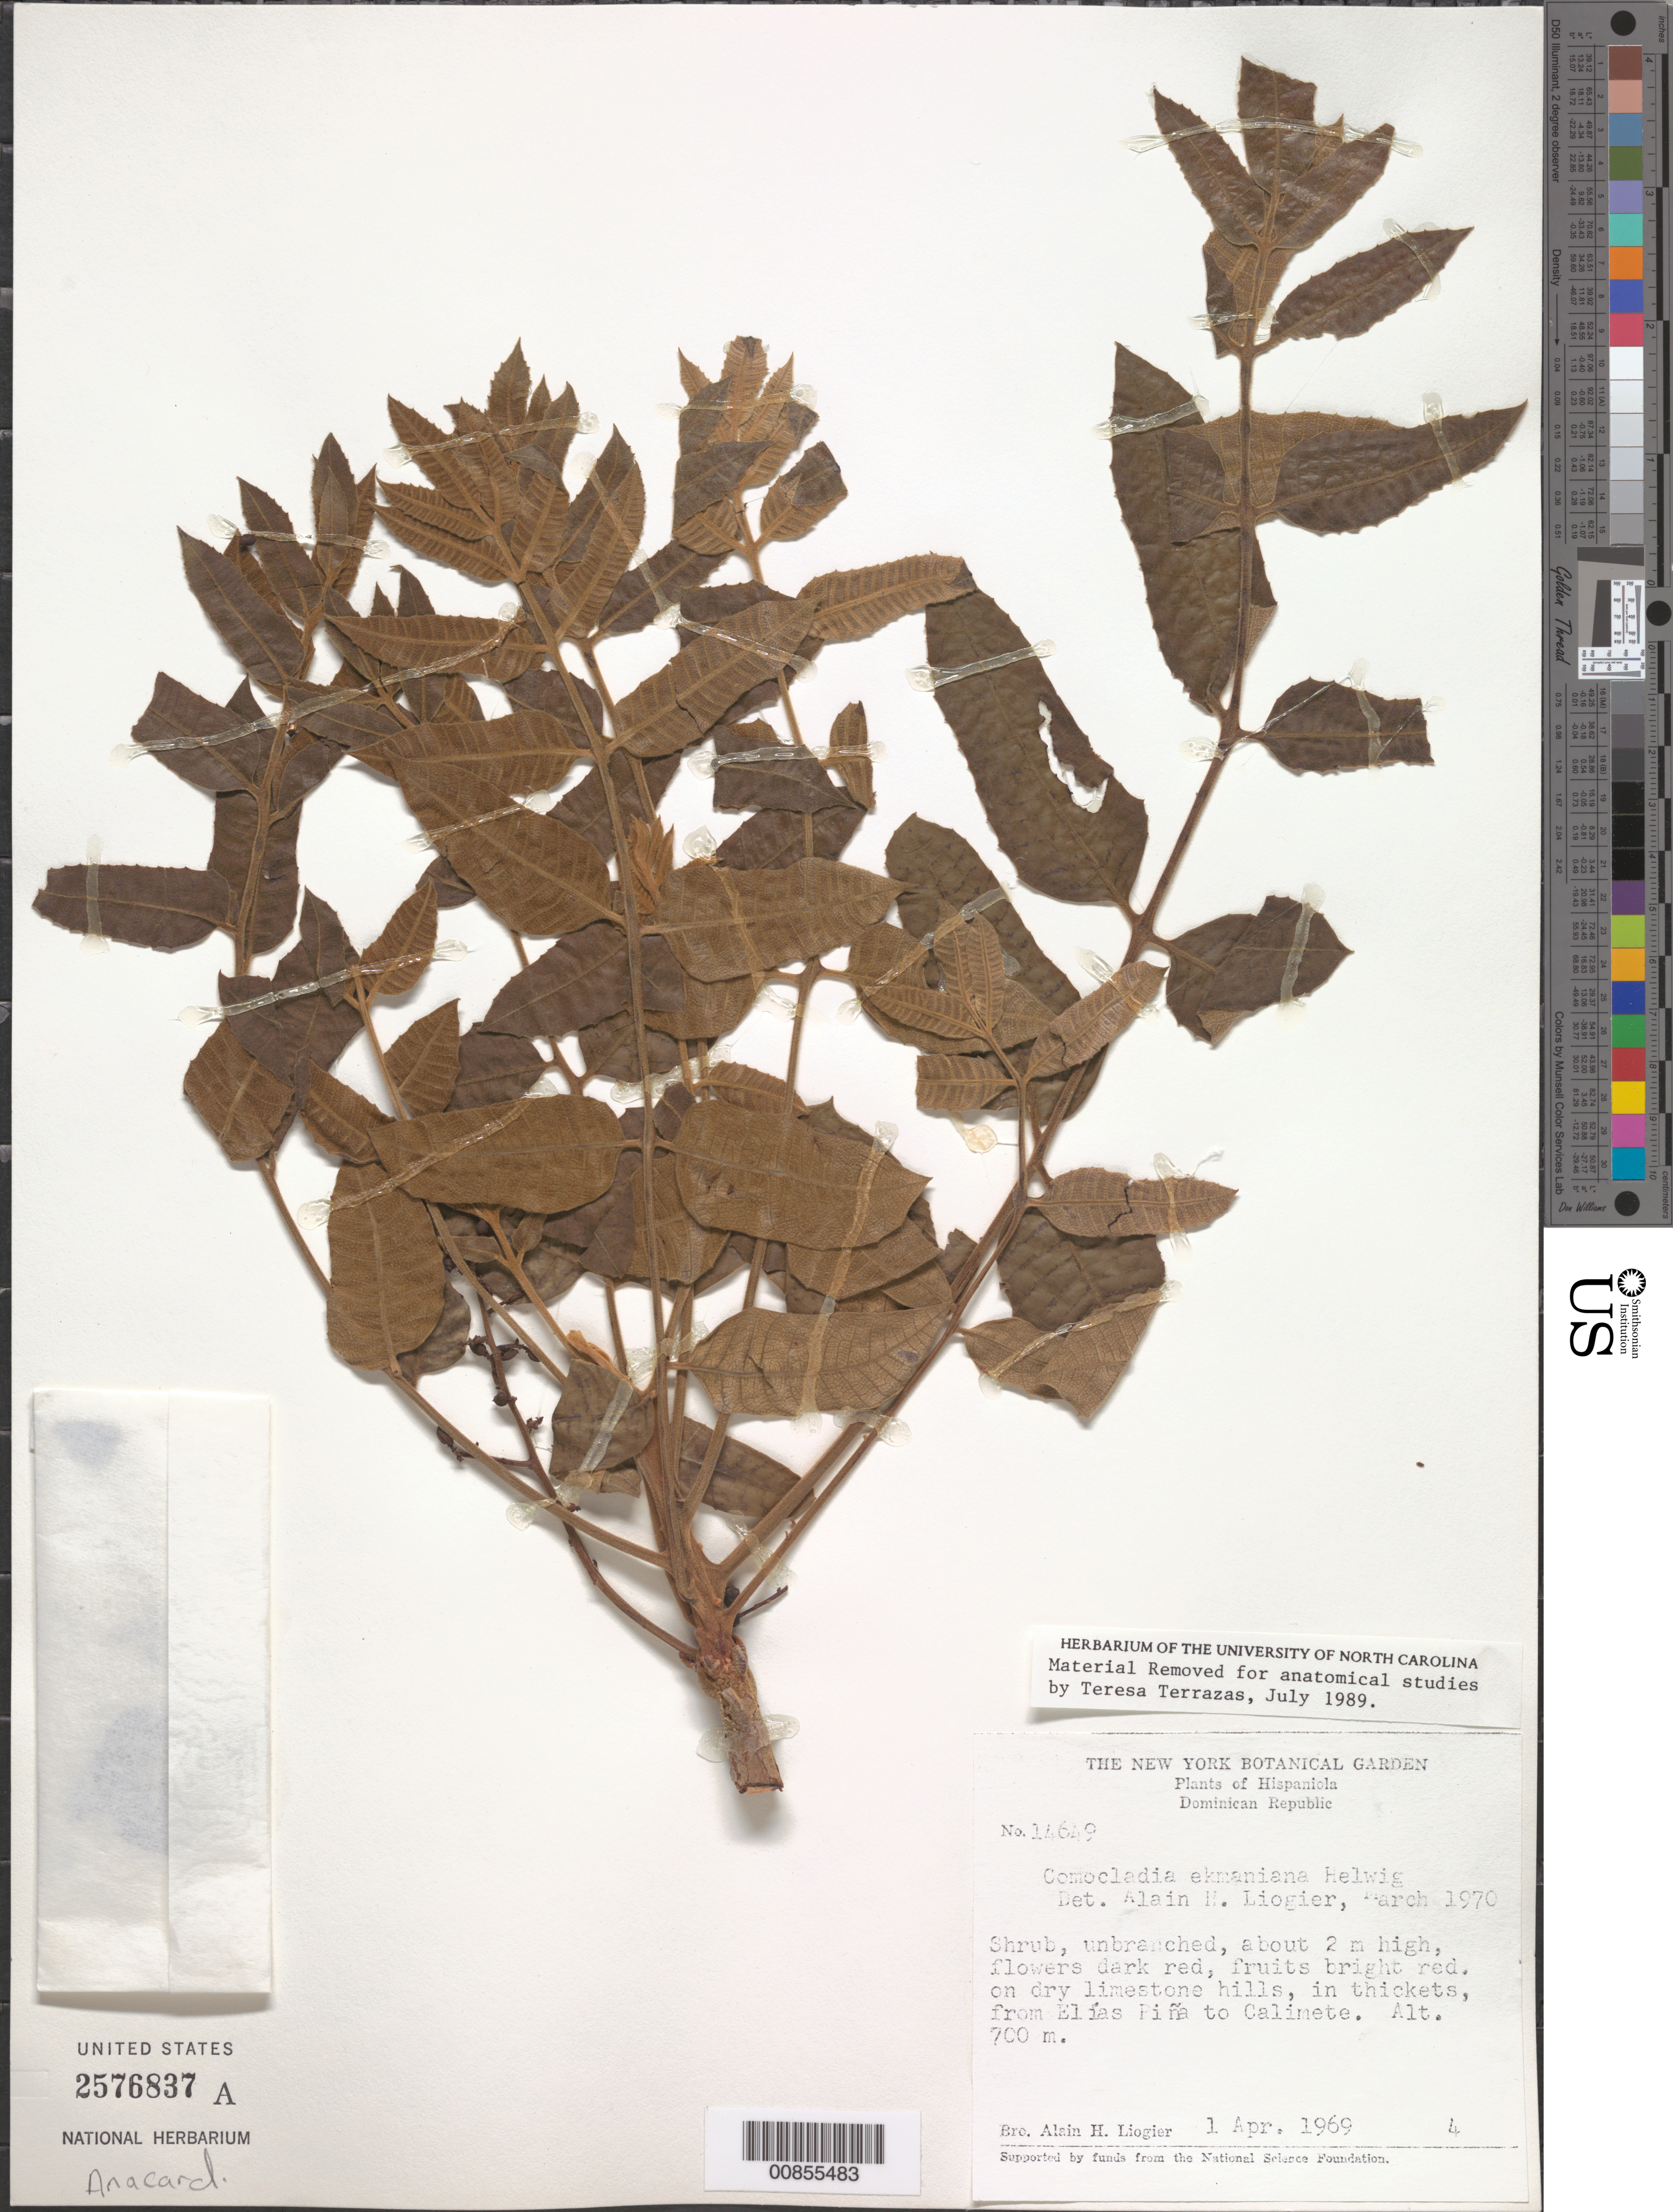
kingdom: Plantae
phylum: Tracheophyta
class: Magnoliopsida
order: Sapindales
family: Anacardiaceae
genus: Comocladia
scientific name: Comocladia ekmaniana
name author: Helwig in Urb.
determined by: Liogier, Alain H.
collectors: A. H. Liogier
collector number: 14649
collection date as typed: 01 Apr 1969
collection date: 1969-04-01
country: Dominican Republic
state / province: Elias Piña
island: Hispaniola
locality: From Elias Piña to Calimete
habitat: On dry limestone hills, in thickets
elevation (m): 700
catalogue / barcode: US 2576837